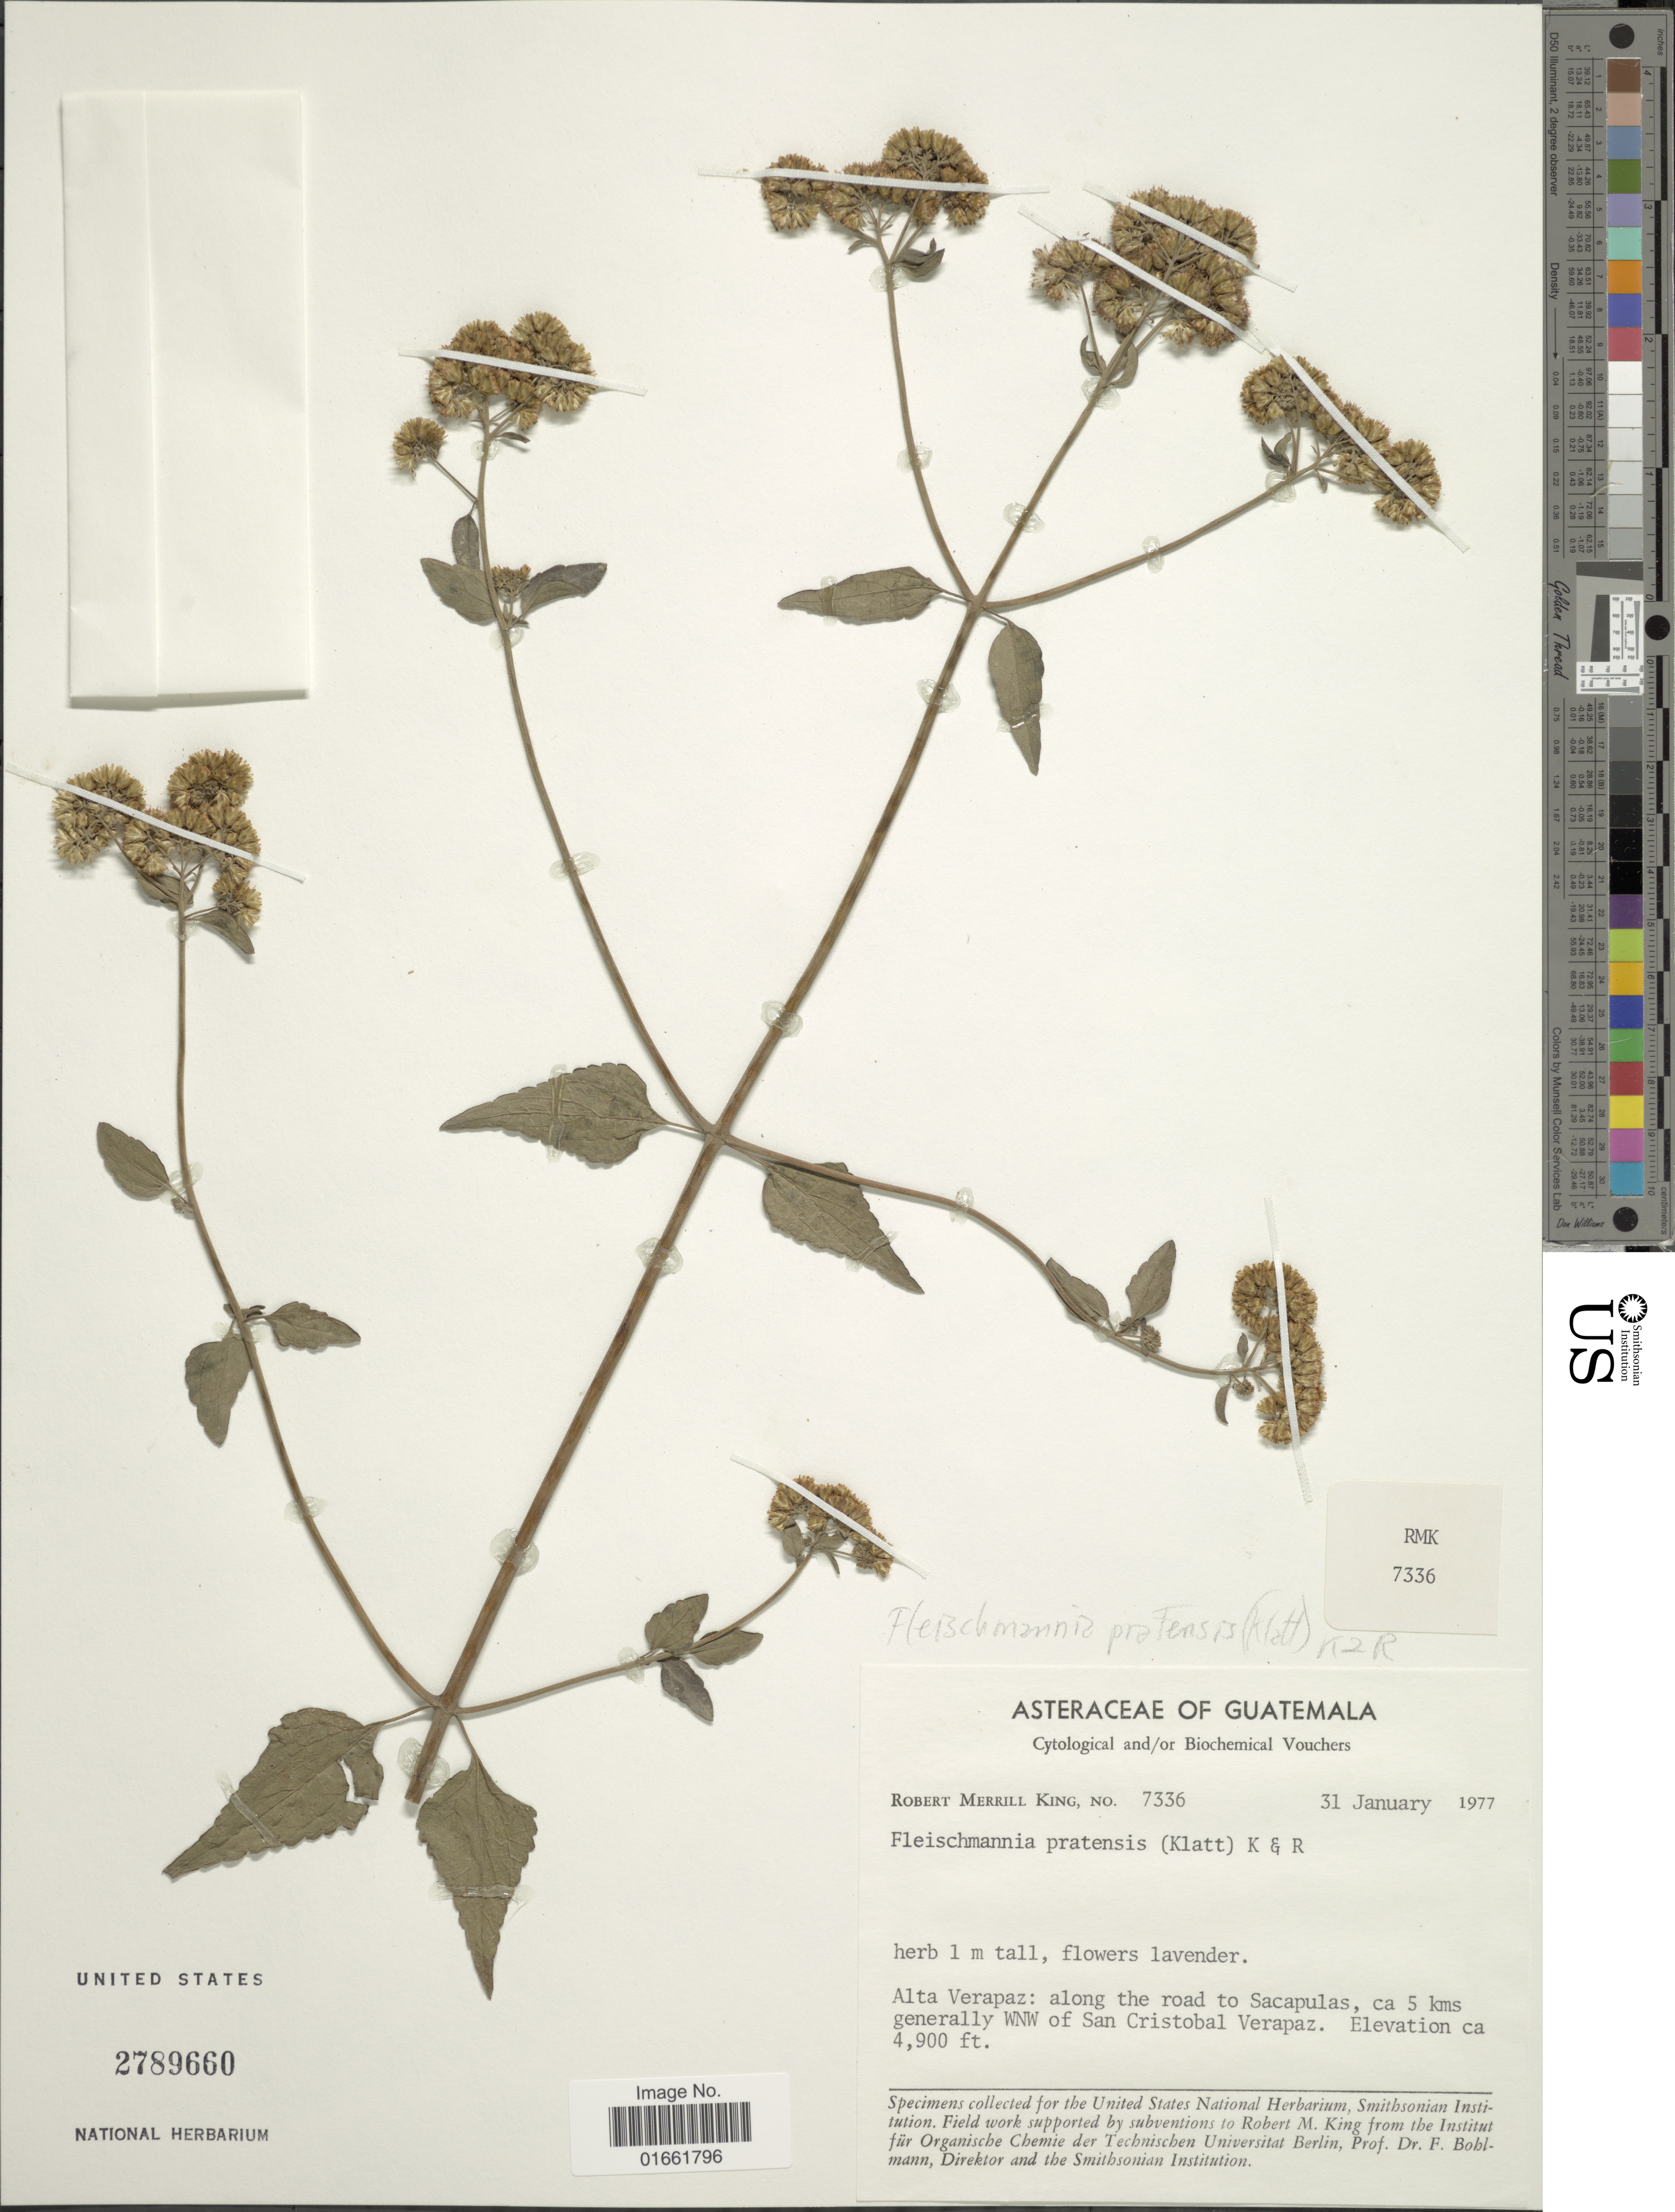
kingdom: Plantae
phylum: Tracheophyta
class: Magnoliopsida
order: Asterales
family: Asteraceae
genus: Fleischmannia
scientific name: Fleischmannia pratensis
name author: (Klatt) R.M. King & H. Rob.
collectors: R. M. King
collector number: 7336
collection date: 1977-01-31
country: Guatemala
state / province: Alta Verapaz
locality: Alta Verapaz: along the road to Sacapulas, ca 5 kms generally WNW of San Cristobal Verapaz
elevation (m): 1494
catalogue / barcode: US 2789660